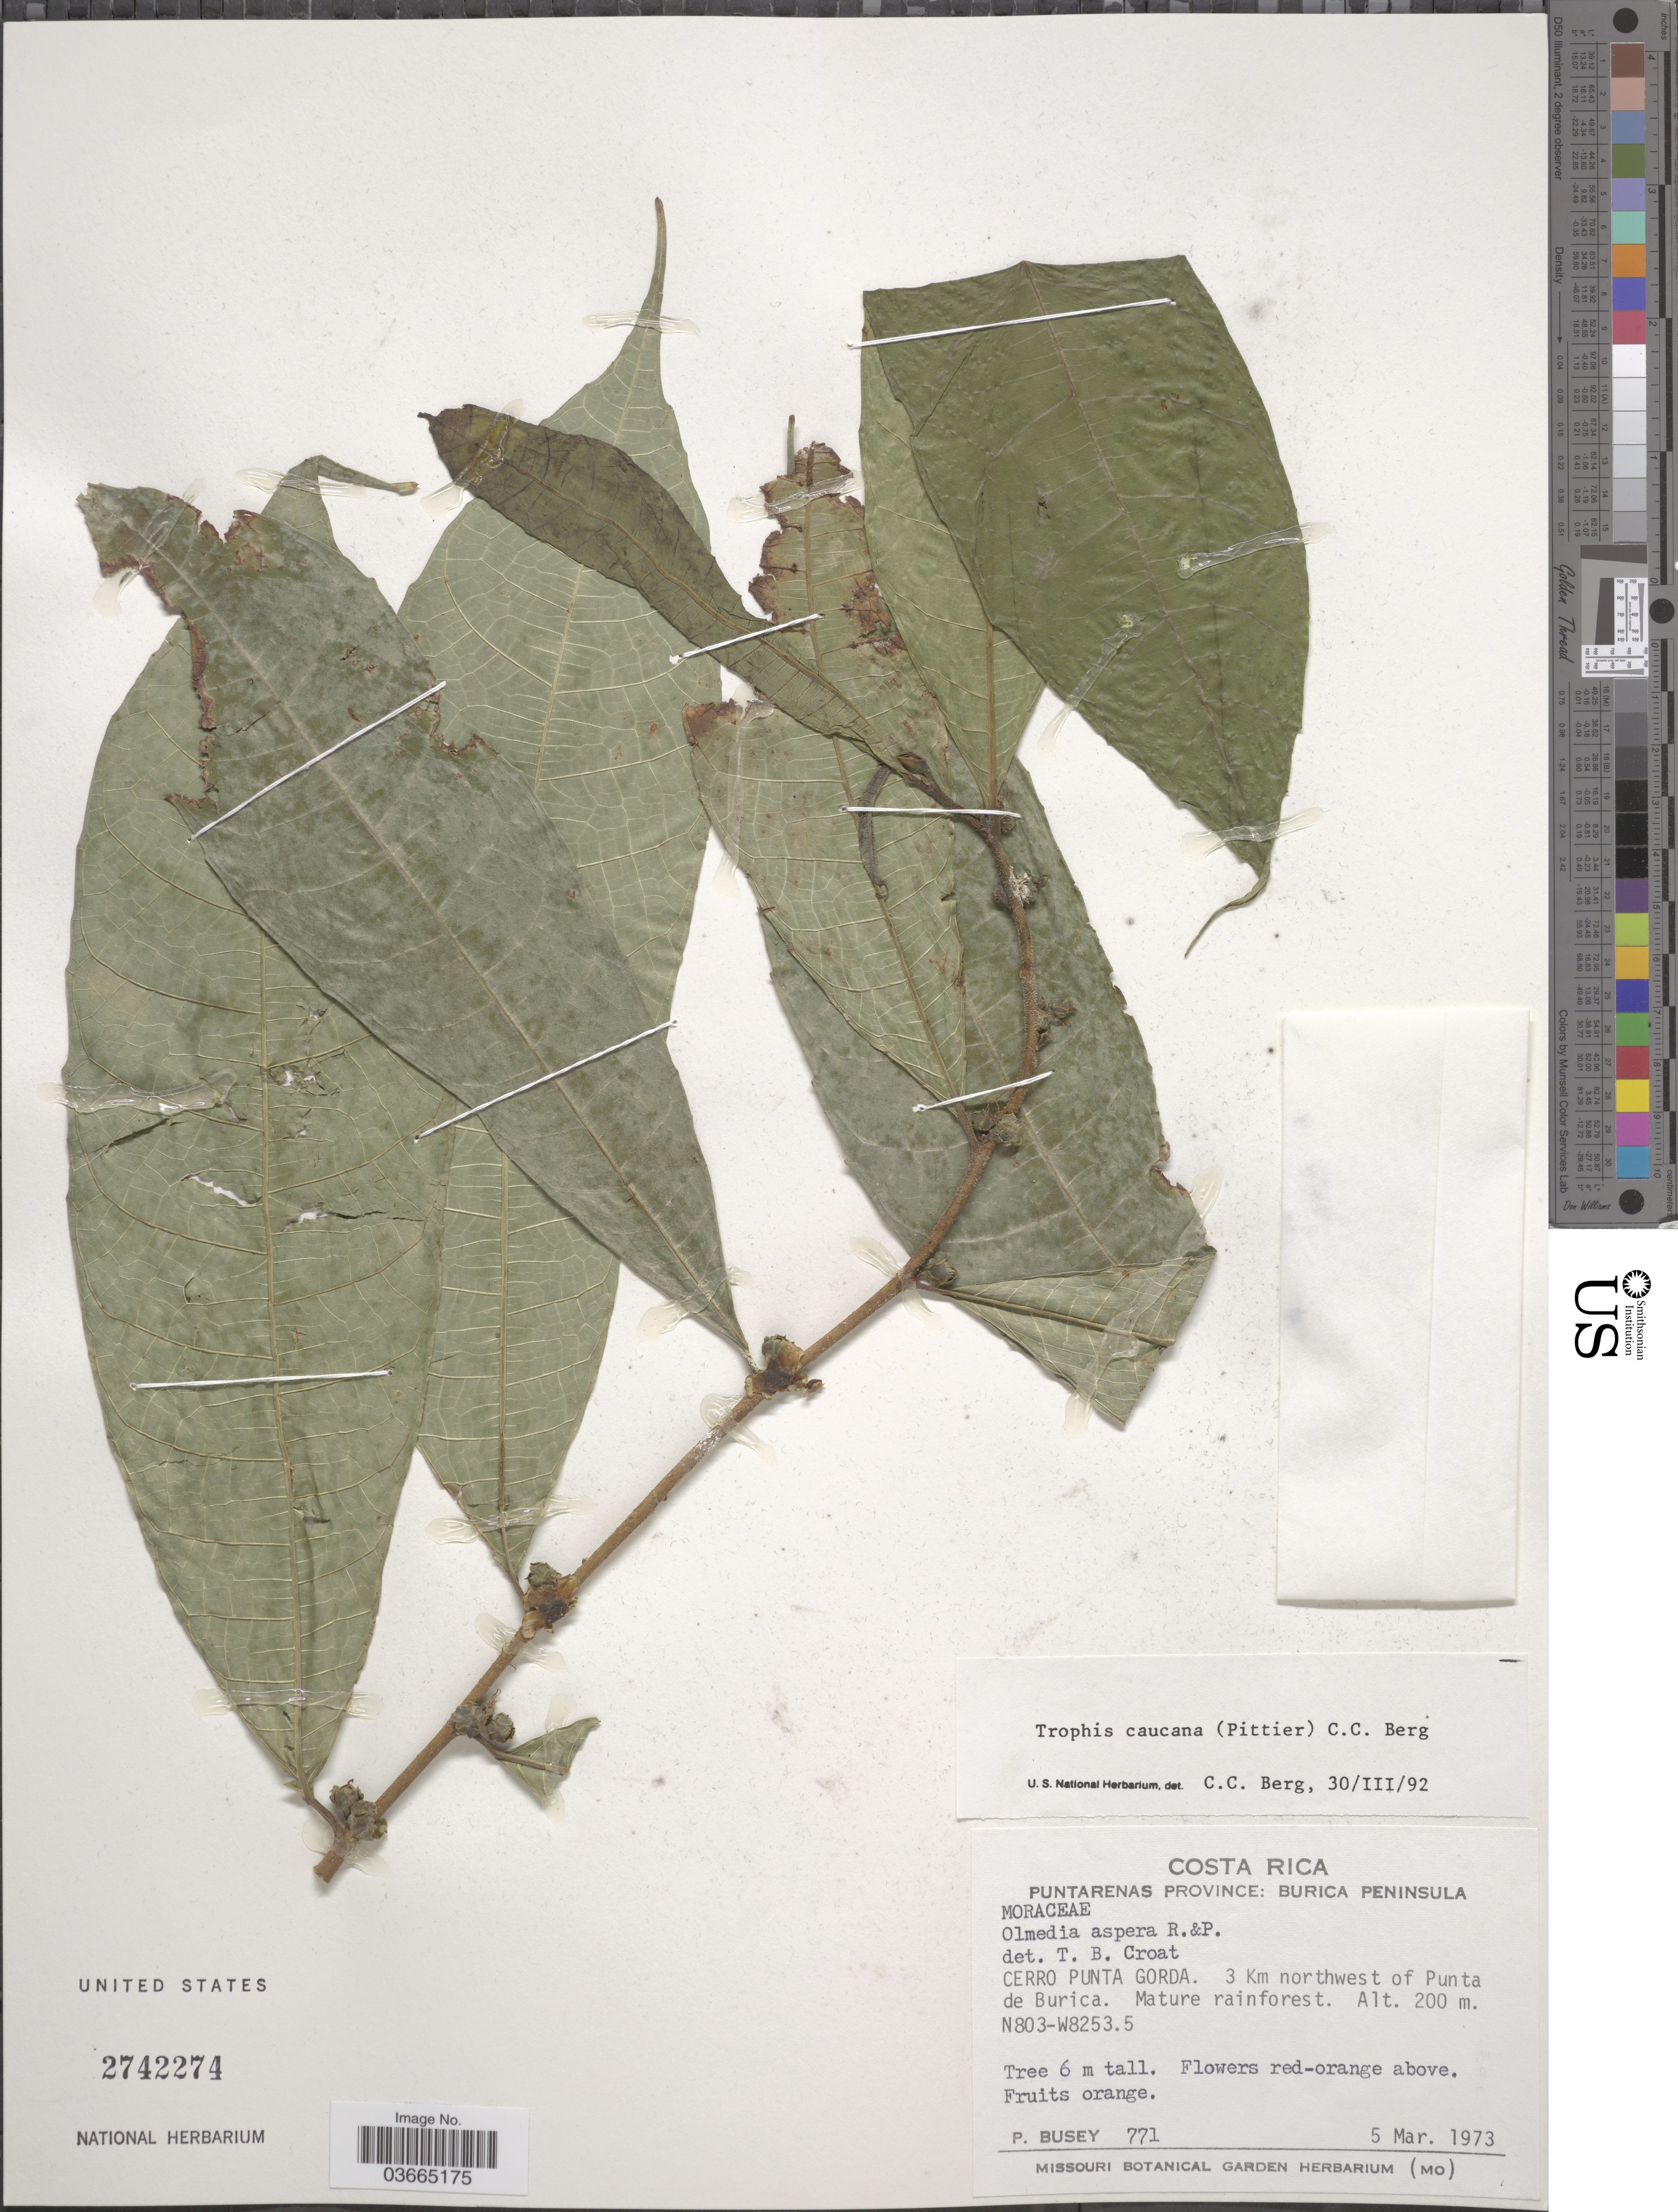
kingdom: Plantae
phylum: Tracheophyta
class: Magnoliopsida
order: Rosales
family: Moraceae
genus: Olmedia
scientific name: Olmedia aspera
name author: Ruiz & Pav.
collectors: P. Busey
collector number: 771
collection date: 1973-03-05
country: Costa Rica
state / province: Puntarenas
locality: Burica Peninsula. Cerro Punta Gorda. 3 Km northwest of Punta de Burica.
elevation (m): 200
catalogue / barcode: US 2742274